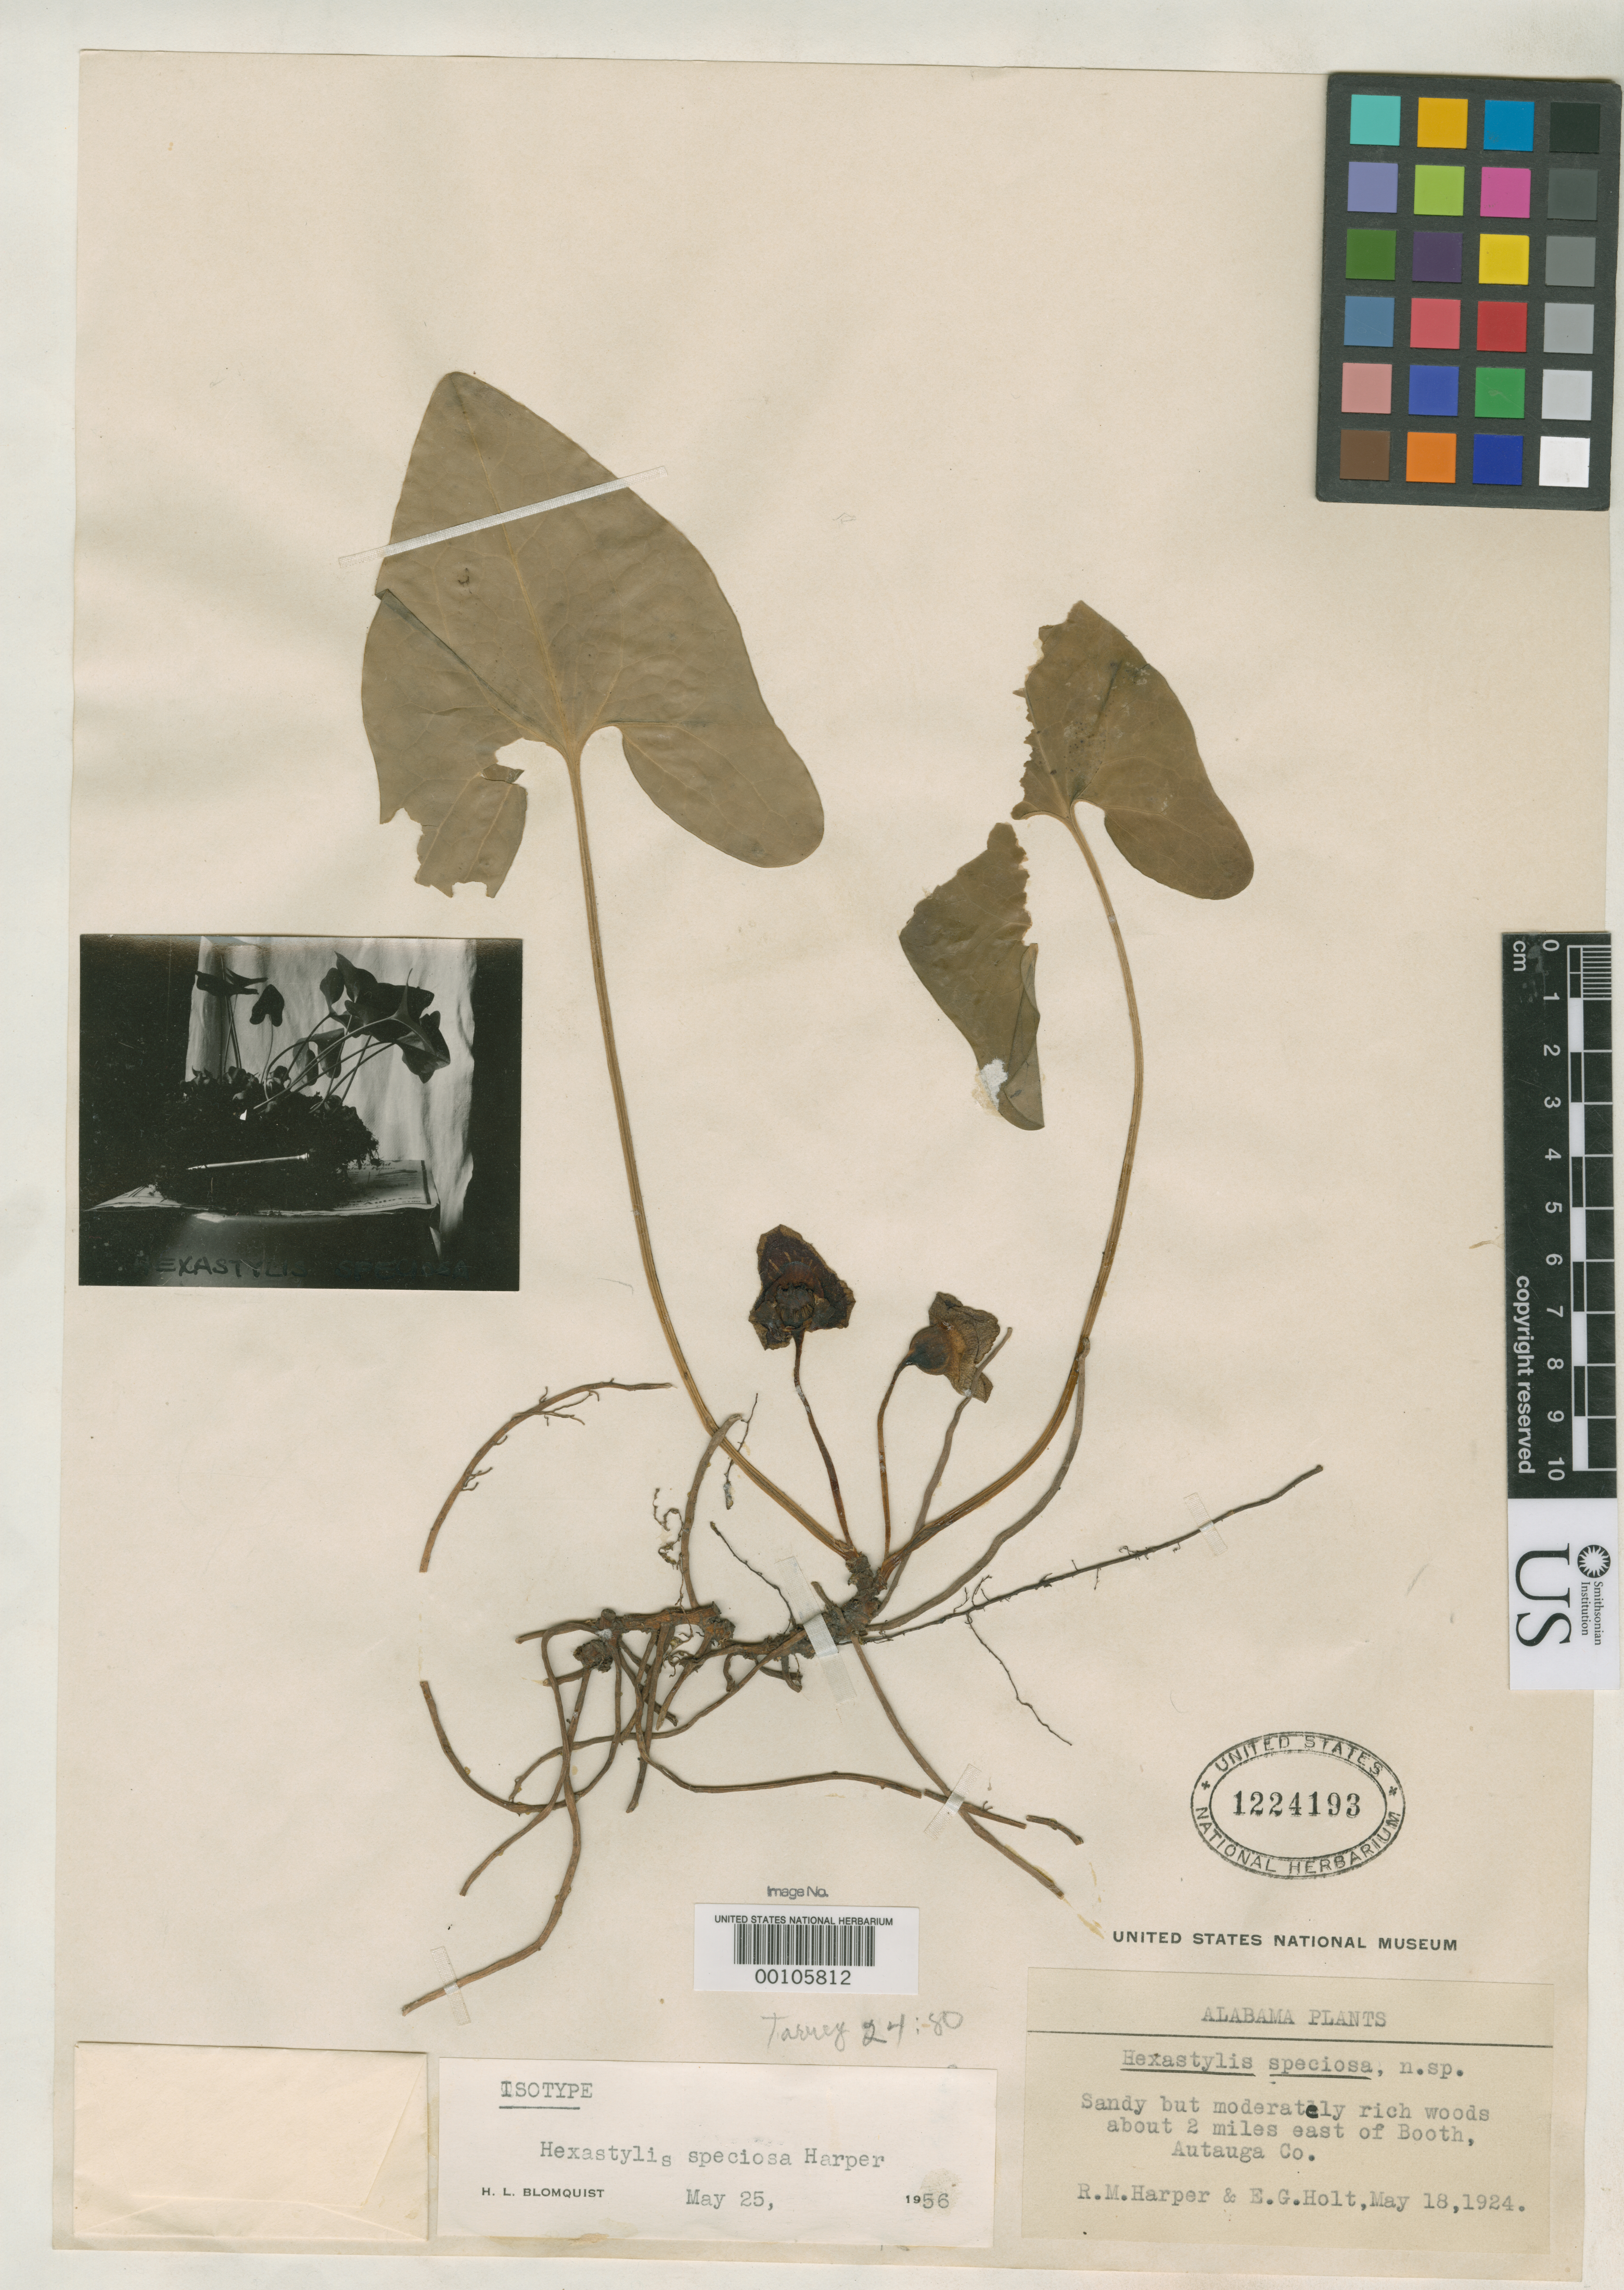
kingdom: Plantae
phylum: Tracheophyta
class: Magnoliopsida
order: Piperales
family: Aristolochiaceae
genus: Hexastylis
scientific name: Hexastylis speciosa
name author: R.M. Harper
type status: Type Collection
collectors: R. M. Harper & E. Holt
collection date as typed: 18 May 1924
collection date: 1924-05-18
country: United States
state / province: Alabama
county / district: Autauga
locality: Near Booth.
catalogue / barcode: US 1224193